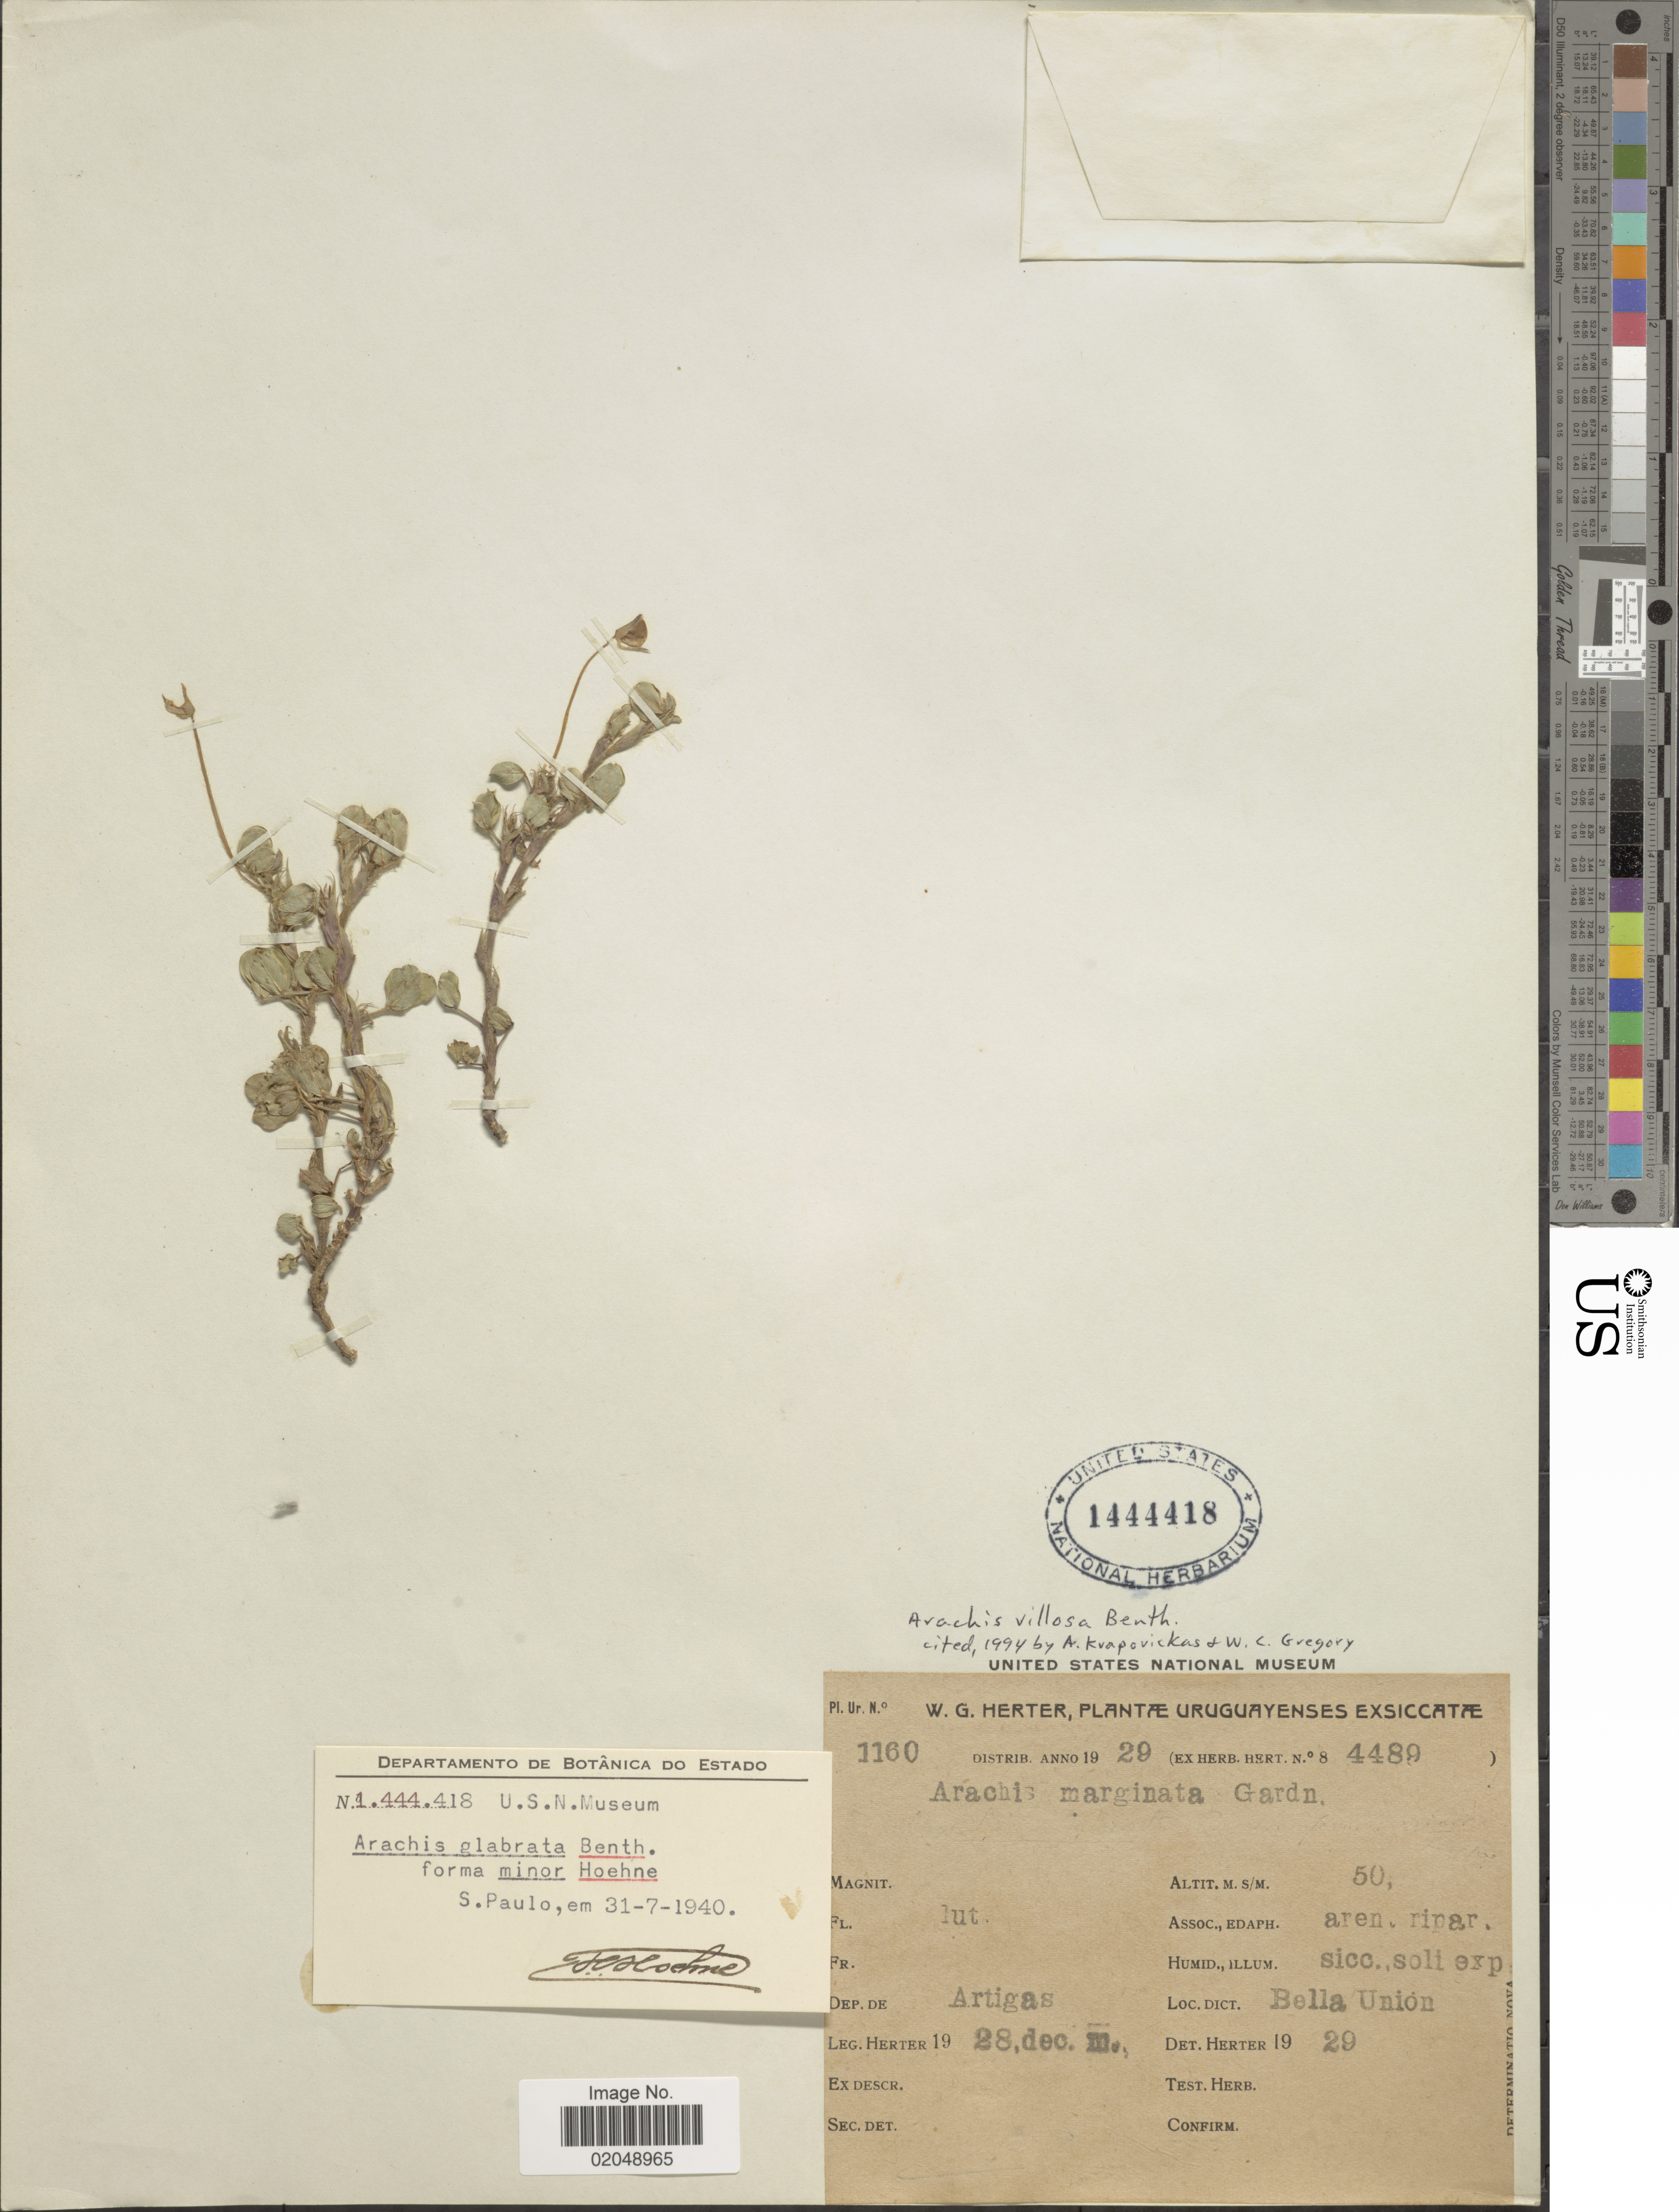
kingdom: Plantae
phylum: Tracheophyta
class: Magnoliopsida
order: Fabales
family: Fabaceae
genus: Arachis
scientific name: Arachis villosa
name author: Benth.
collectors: W. G. Herter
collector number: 1160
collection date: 1929-12-28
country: Uruguay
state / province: Artigas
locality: Bella Union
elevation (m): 50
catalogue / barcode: US 1444418